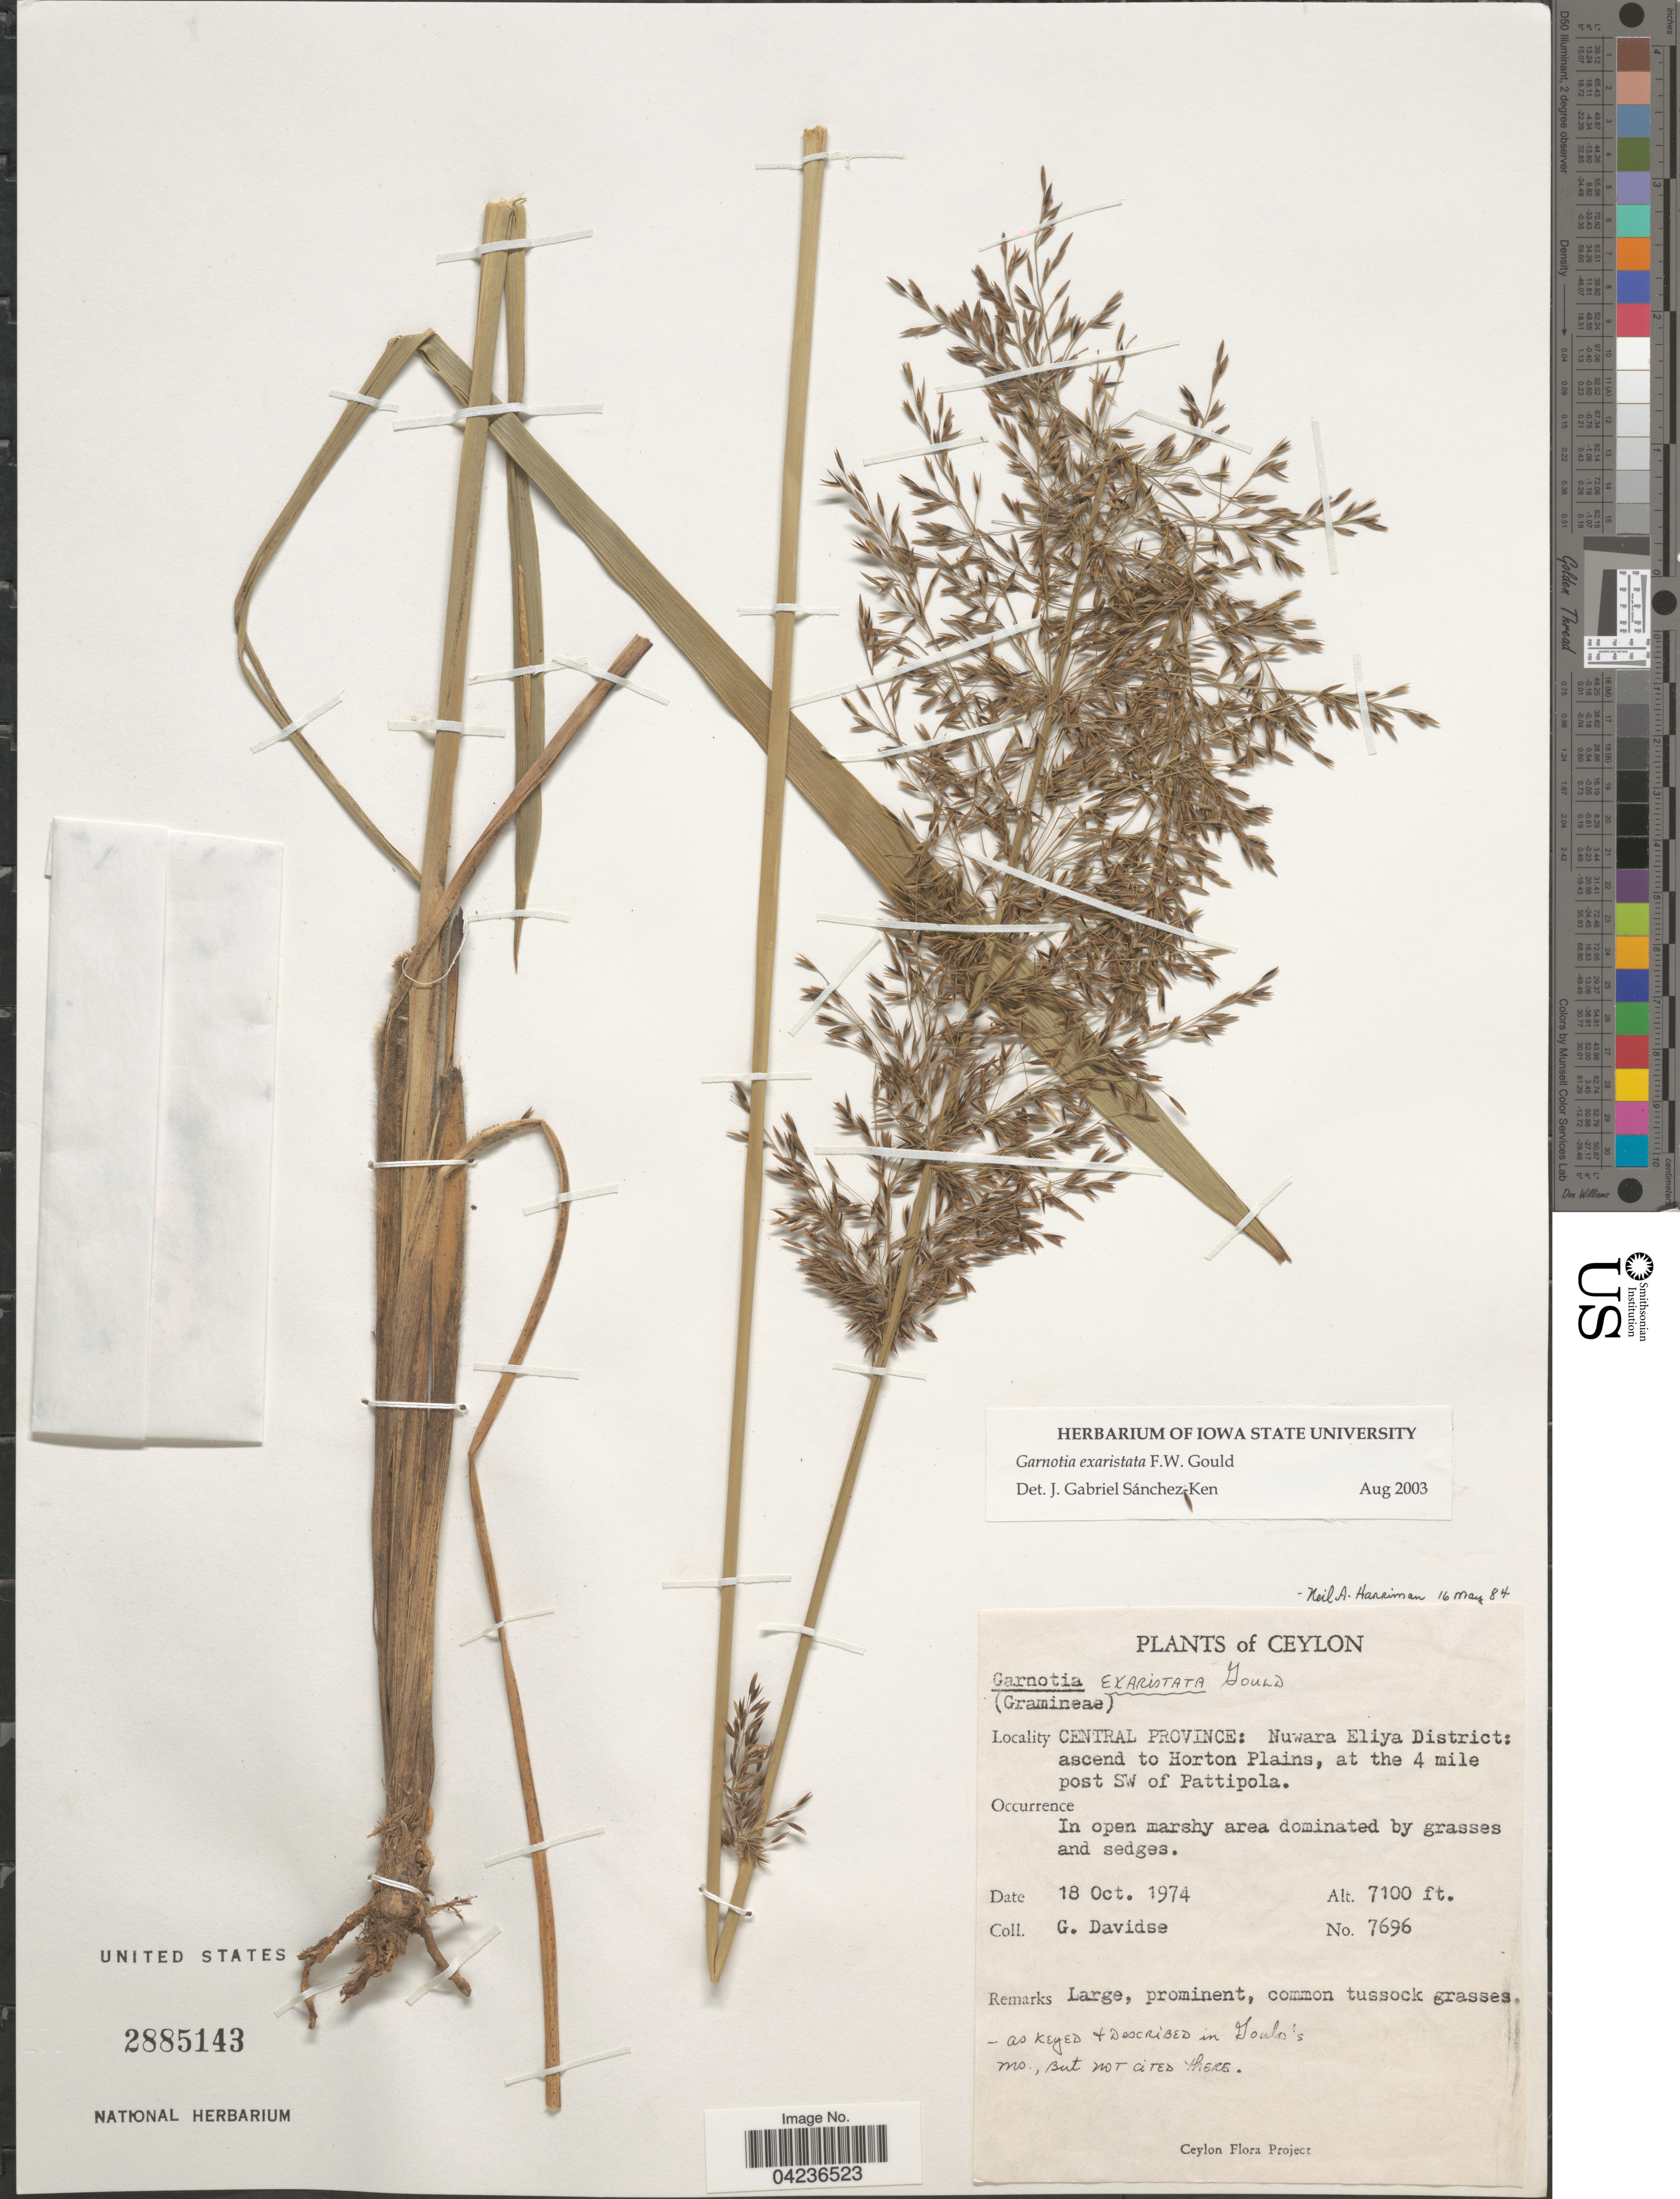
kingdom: Plantae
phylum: Tracheophyta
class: Liliopsida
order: Poales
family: Poaceae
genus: Garnotia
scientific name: Garnotia exaristata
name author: Gould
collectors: G. Davidse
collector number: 7696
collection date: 1974-10-18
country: Sri Lanka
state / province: Central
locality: Ceylon. Nuwara Eliya District: ascend to Horton Plains, at the 4 mile post SW of Pattipola.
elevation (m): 2164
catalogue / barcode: US 2885143